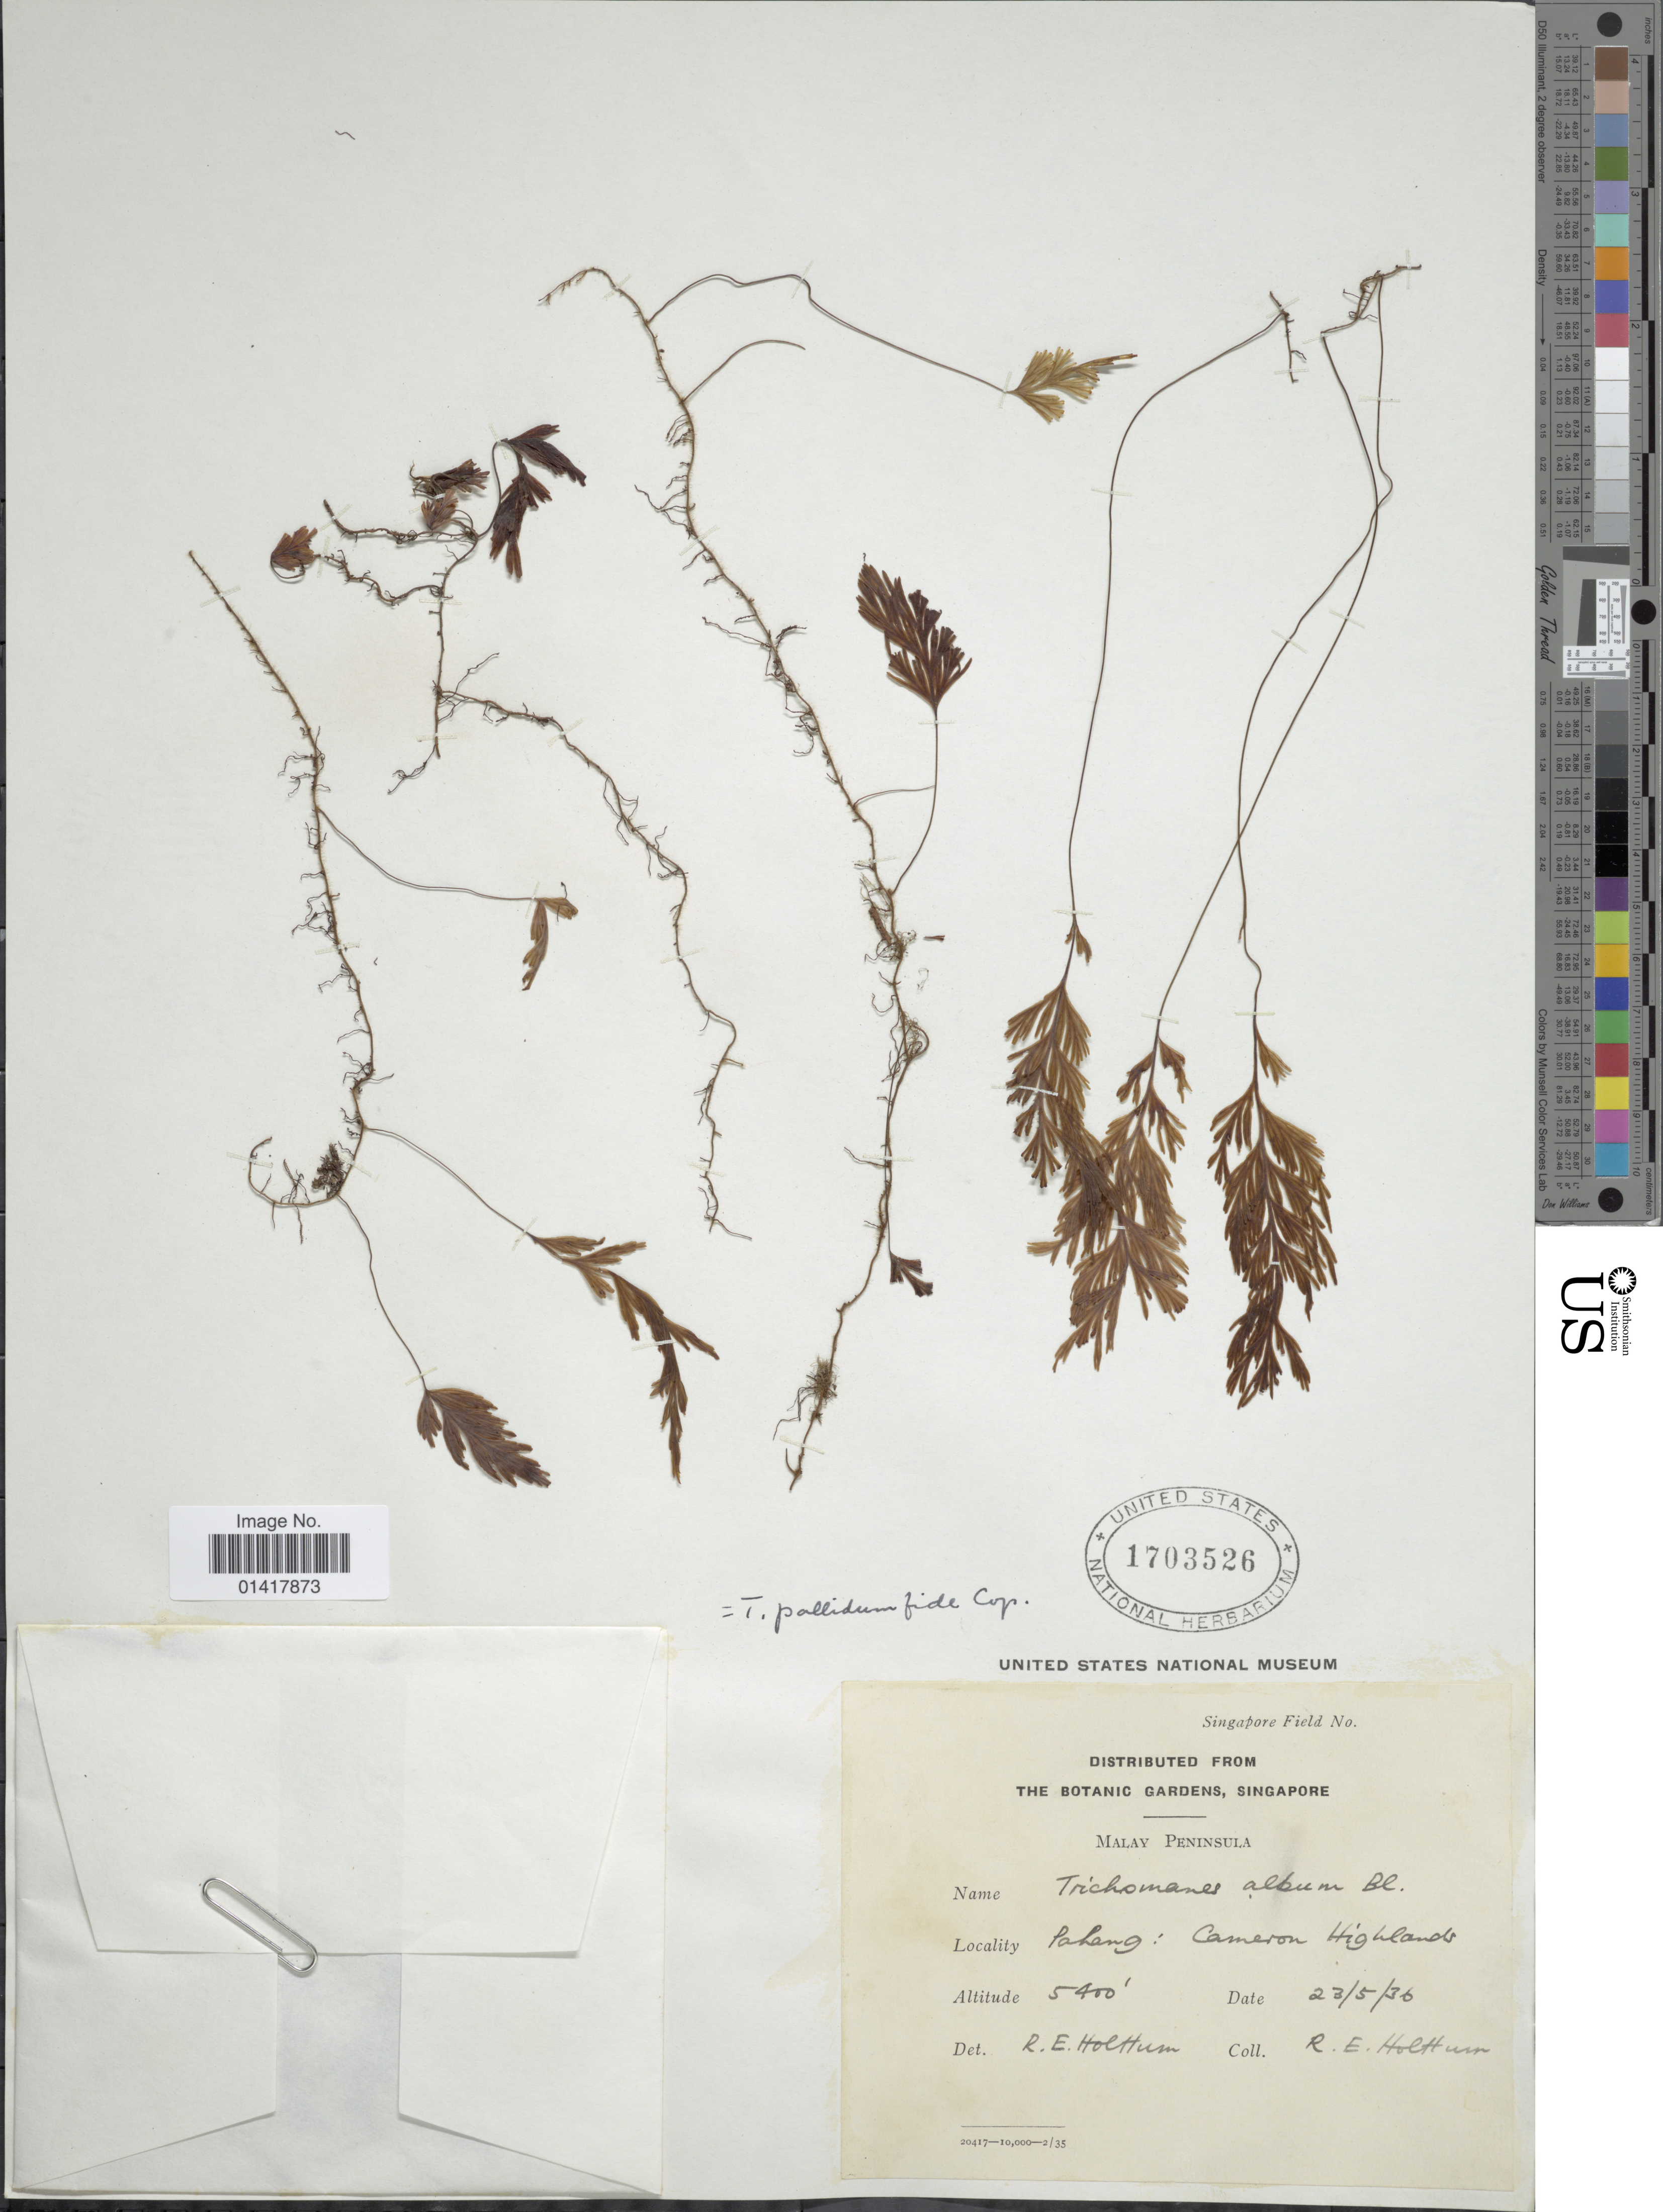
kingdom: Plantae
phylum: Tracheophyta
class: Polypodiopsida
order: Hymenophyllales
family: Hymenophyllaceae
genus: Hymenophyllum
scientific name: Hymenophyllum pallidum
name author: (Blume) Ebihara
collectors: R. E. Holttum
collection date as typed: Transcribed d/m/y: 23/5/36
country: Malaysia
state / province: Pahang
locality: Malay Peninsula. Cameron Highlands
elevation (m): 1646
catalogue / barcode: US 1703526